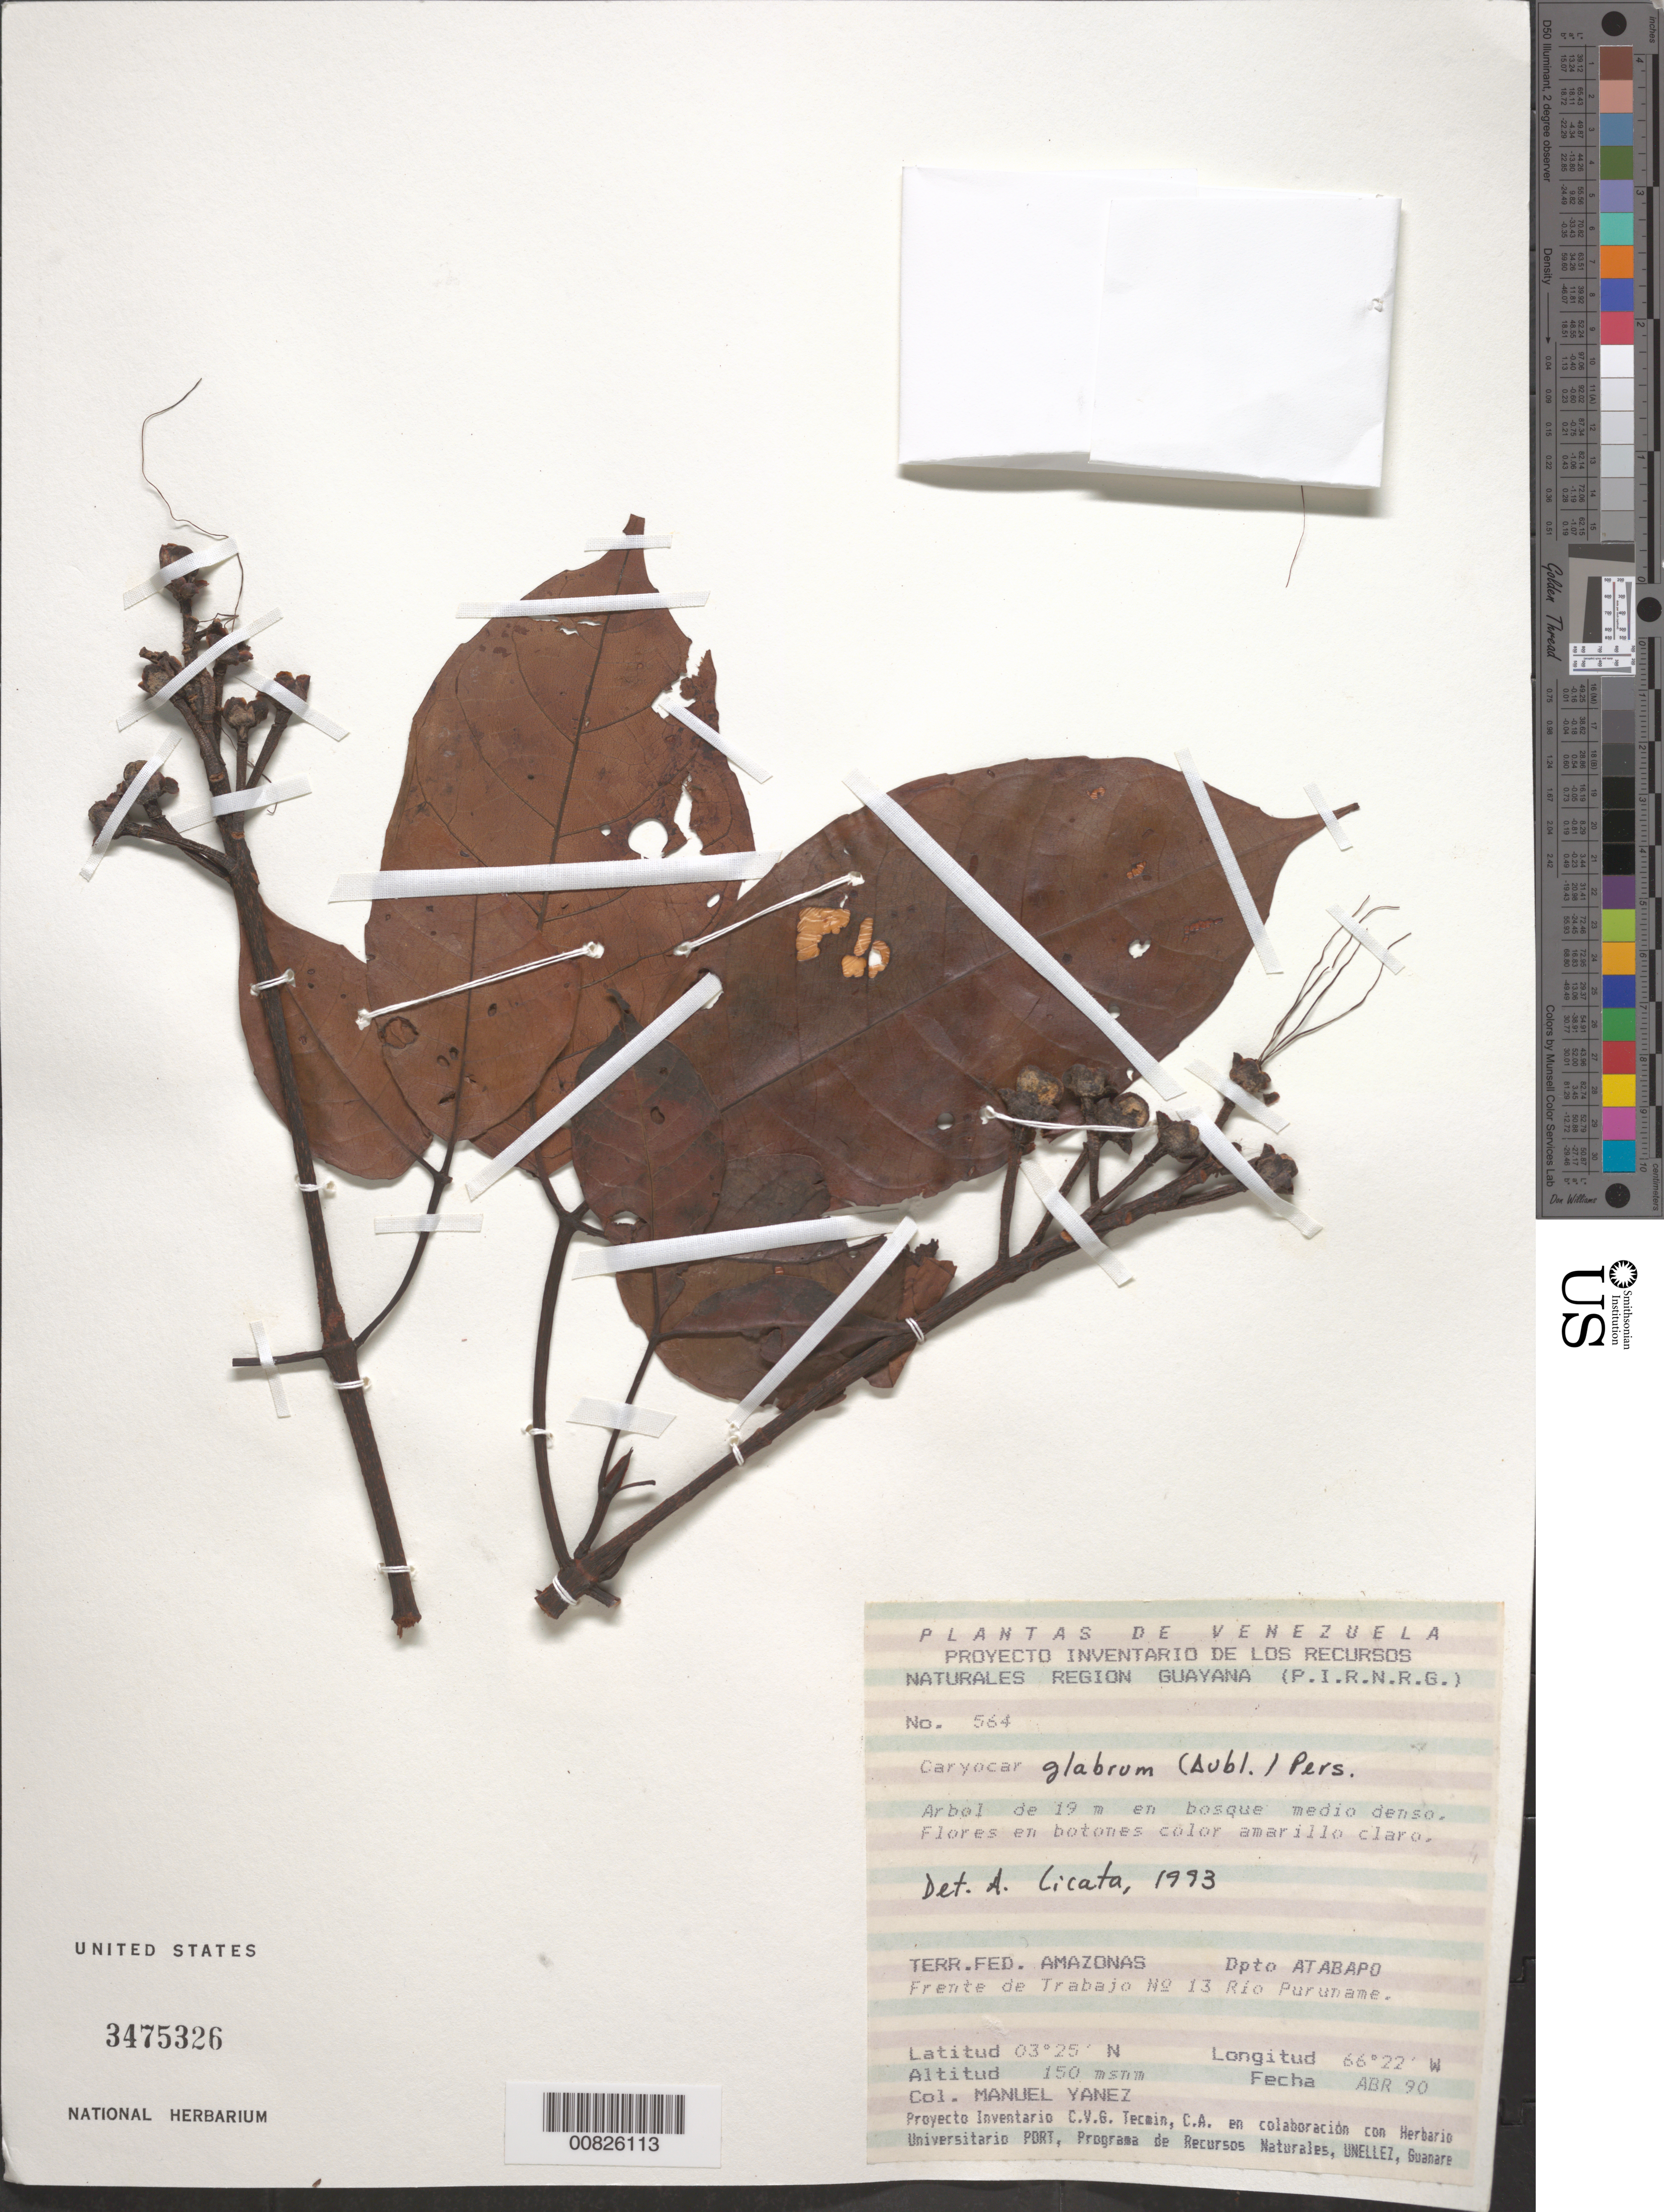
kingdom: Plantae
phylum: Tracheophyta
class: Magnoliopsida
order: Malpighiales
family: Caryocaraceae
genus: Caryocar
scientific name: Caryocar glabrum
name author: (Aubl.) Pers.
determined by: Licata, A., (PORT), Univ. Nac. Exp. de los Llanos Ezequiel Zamora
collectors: M. Yanez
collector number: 564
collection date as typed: Apr-90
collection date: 1990-04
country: Venezuela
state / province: Amazonas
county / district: Atabapo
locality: Río Puruname, frente de Trabajo No. 13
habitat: Bosque medio denso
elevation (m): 150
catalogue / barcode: US 3475326